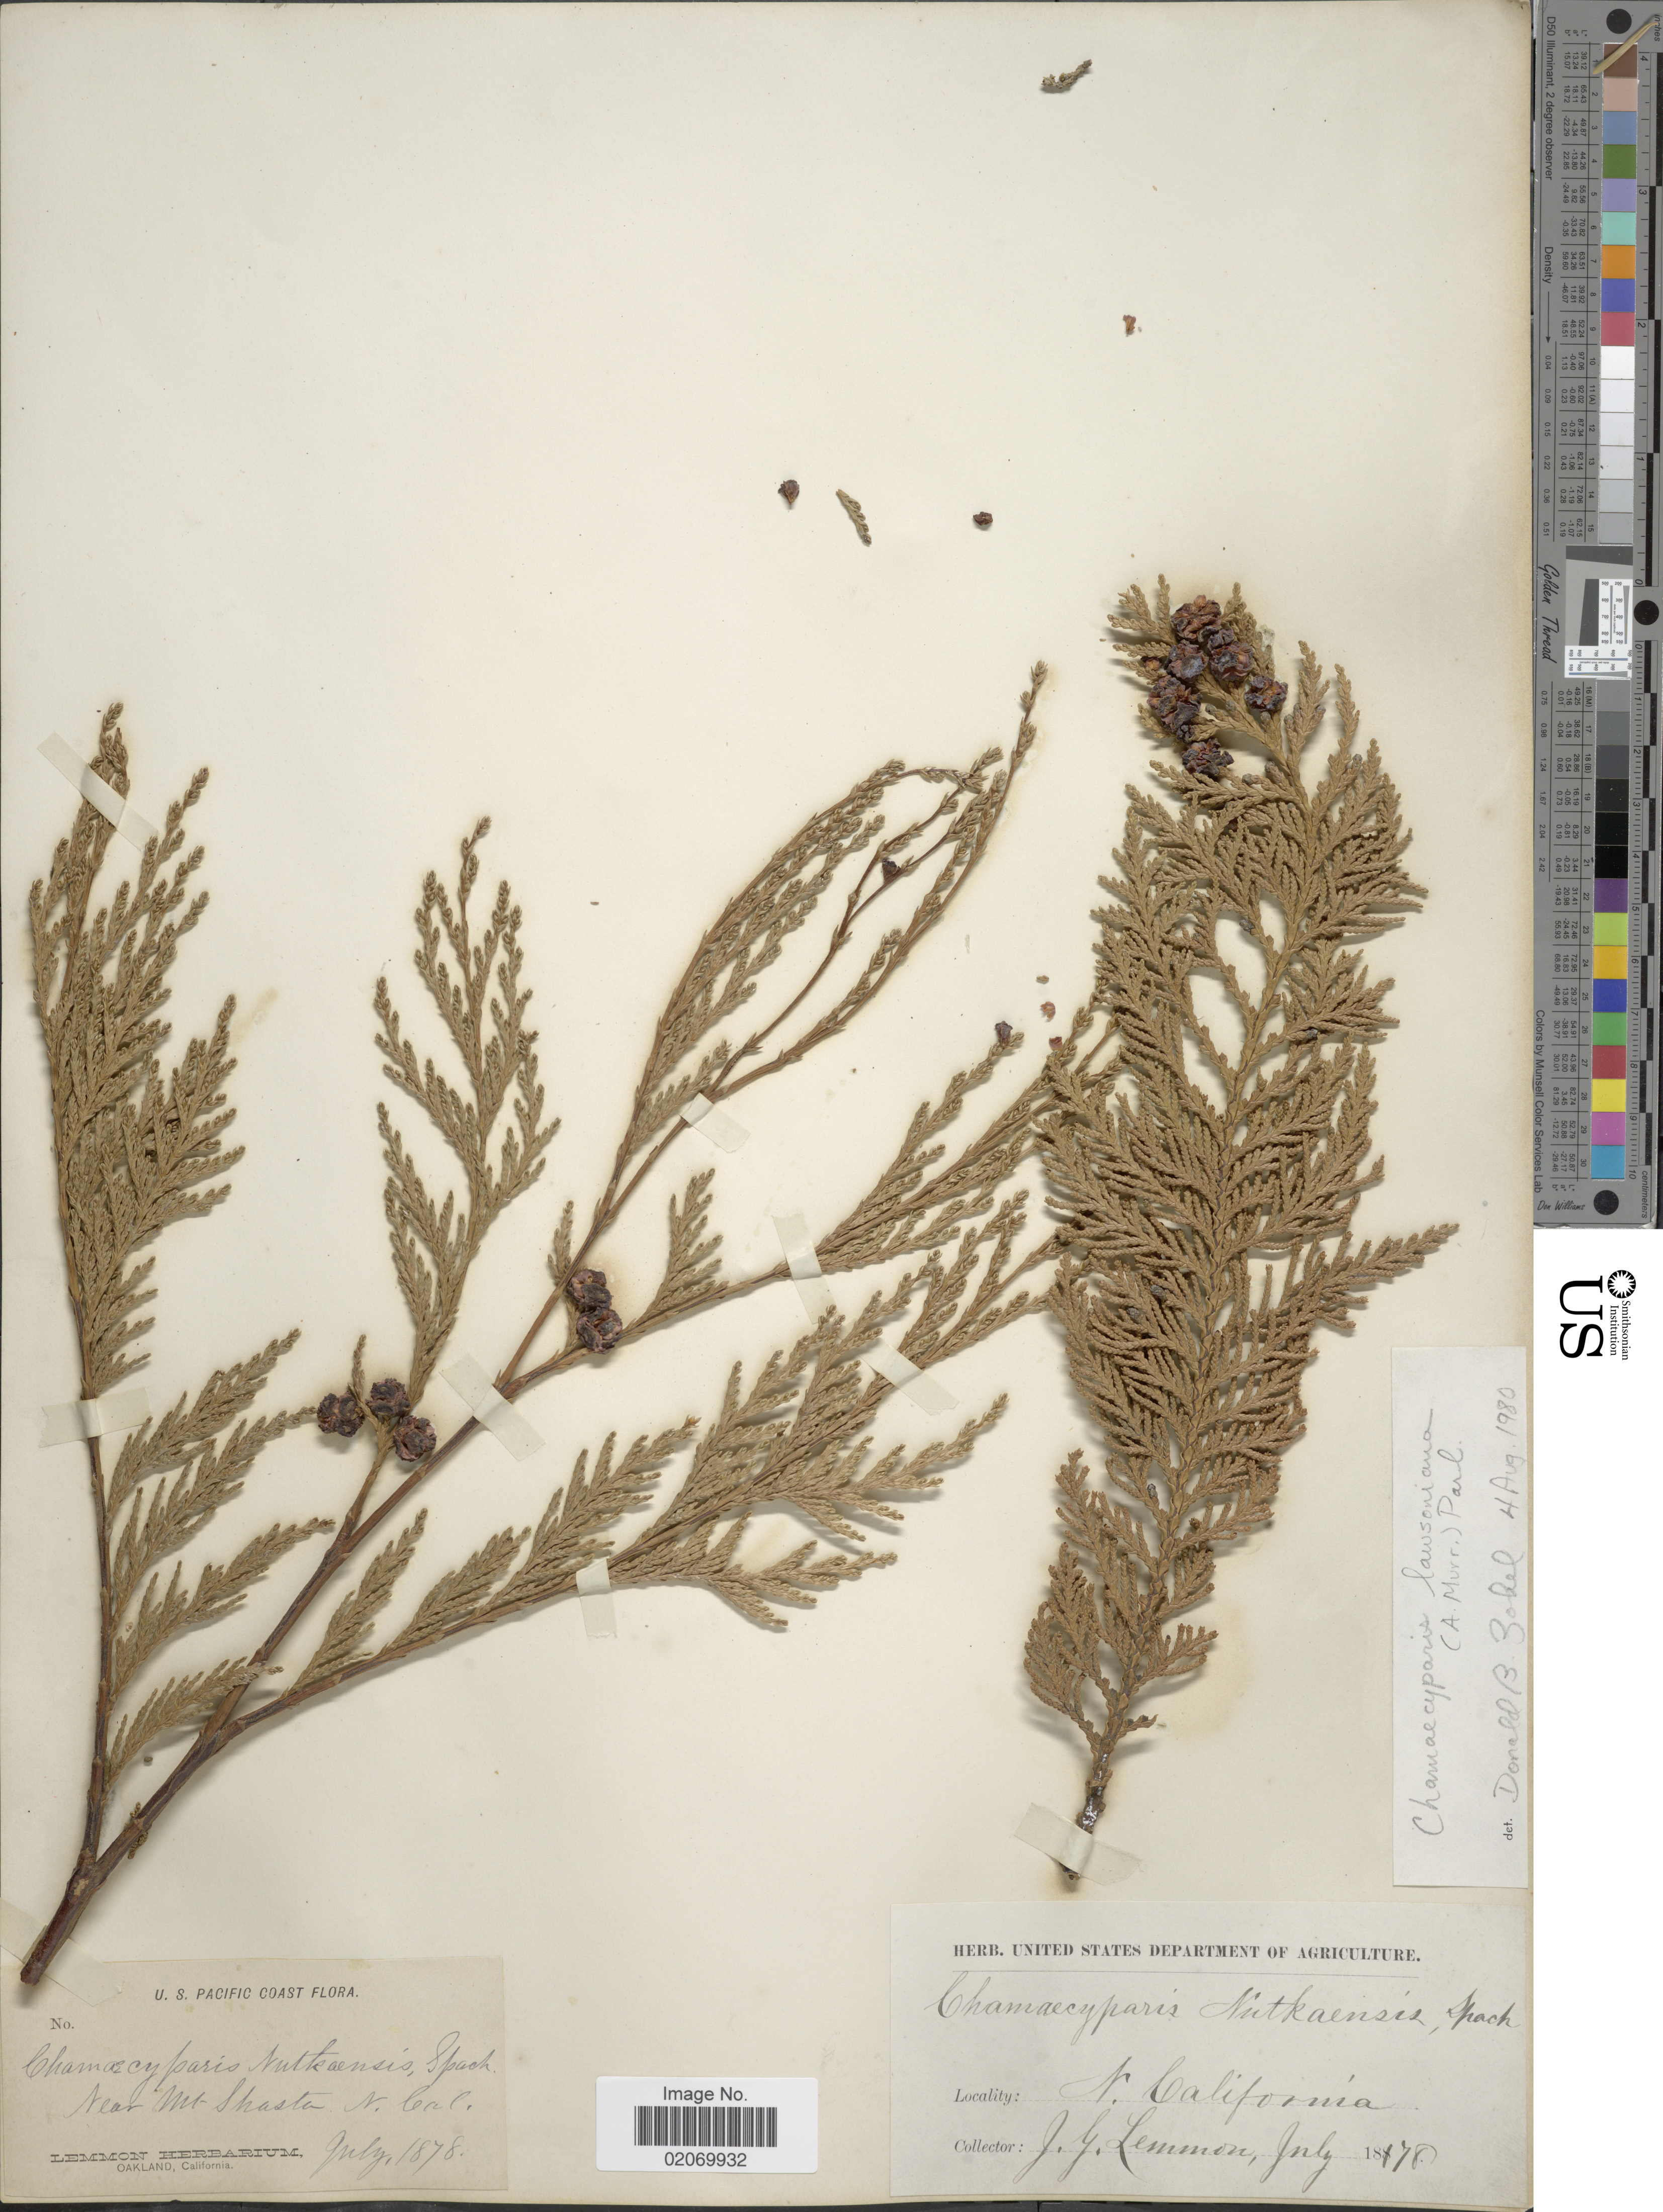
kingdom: Plantae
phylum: Tracheophyta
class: Pinopsida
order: Pinales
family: Cupressaceae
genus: Chamaecyparis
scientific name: Chamaecyparis lawsoniana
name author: (A. Murray bis) Parl.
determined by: Zobel, D. B.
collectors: J. Lemmon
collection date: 1878-07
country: United States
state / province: California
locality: Near Mt. Shasta, N. California